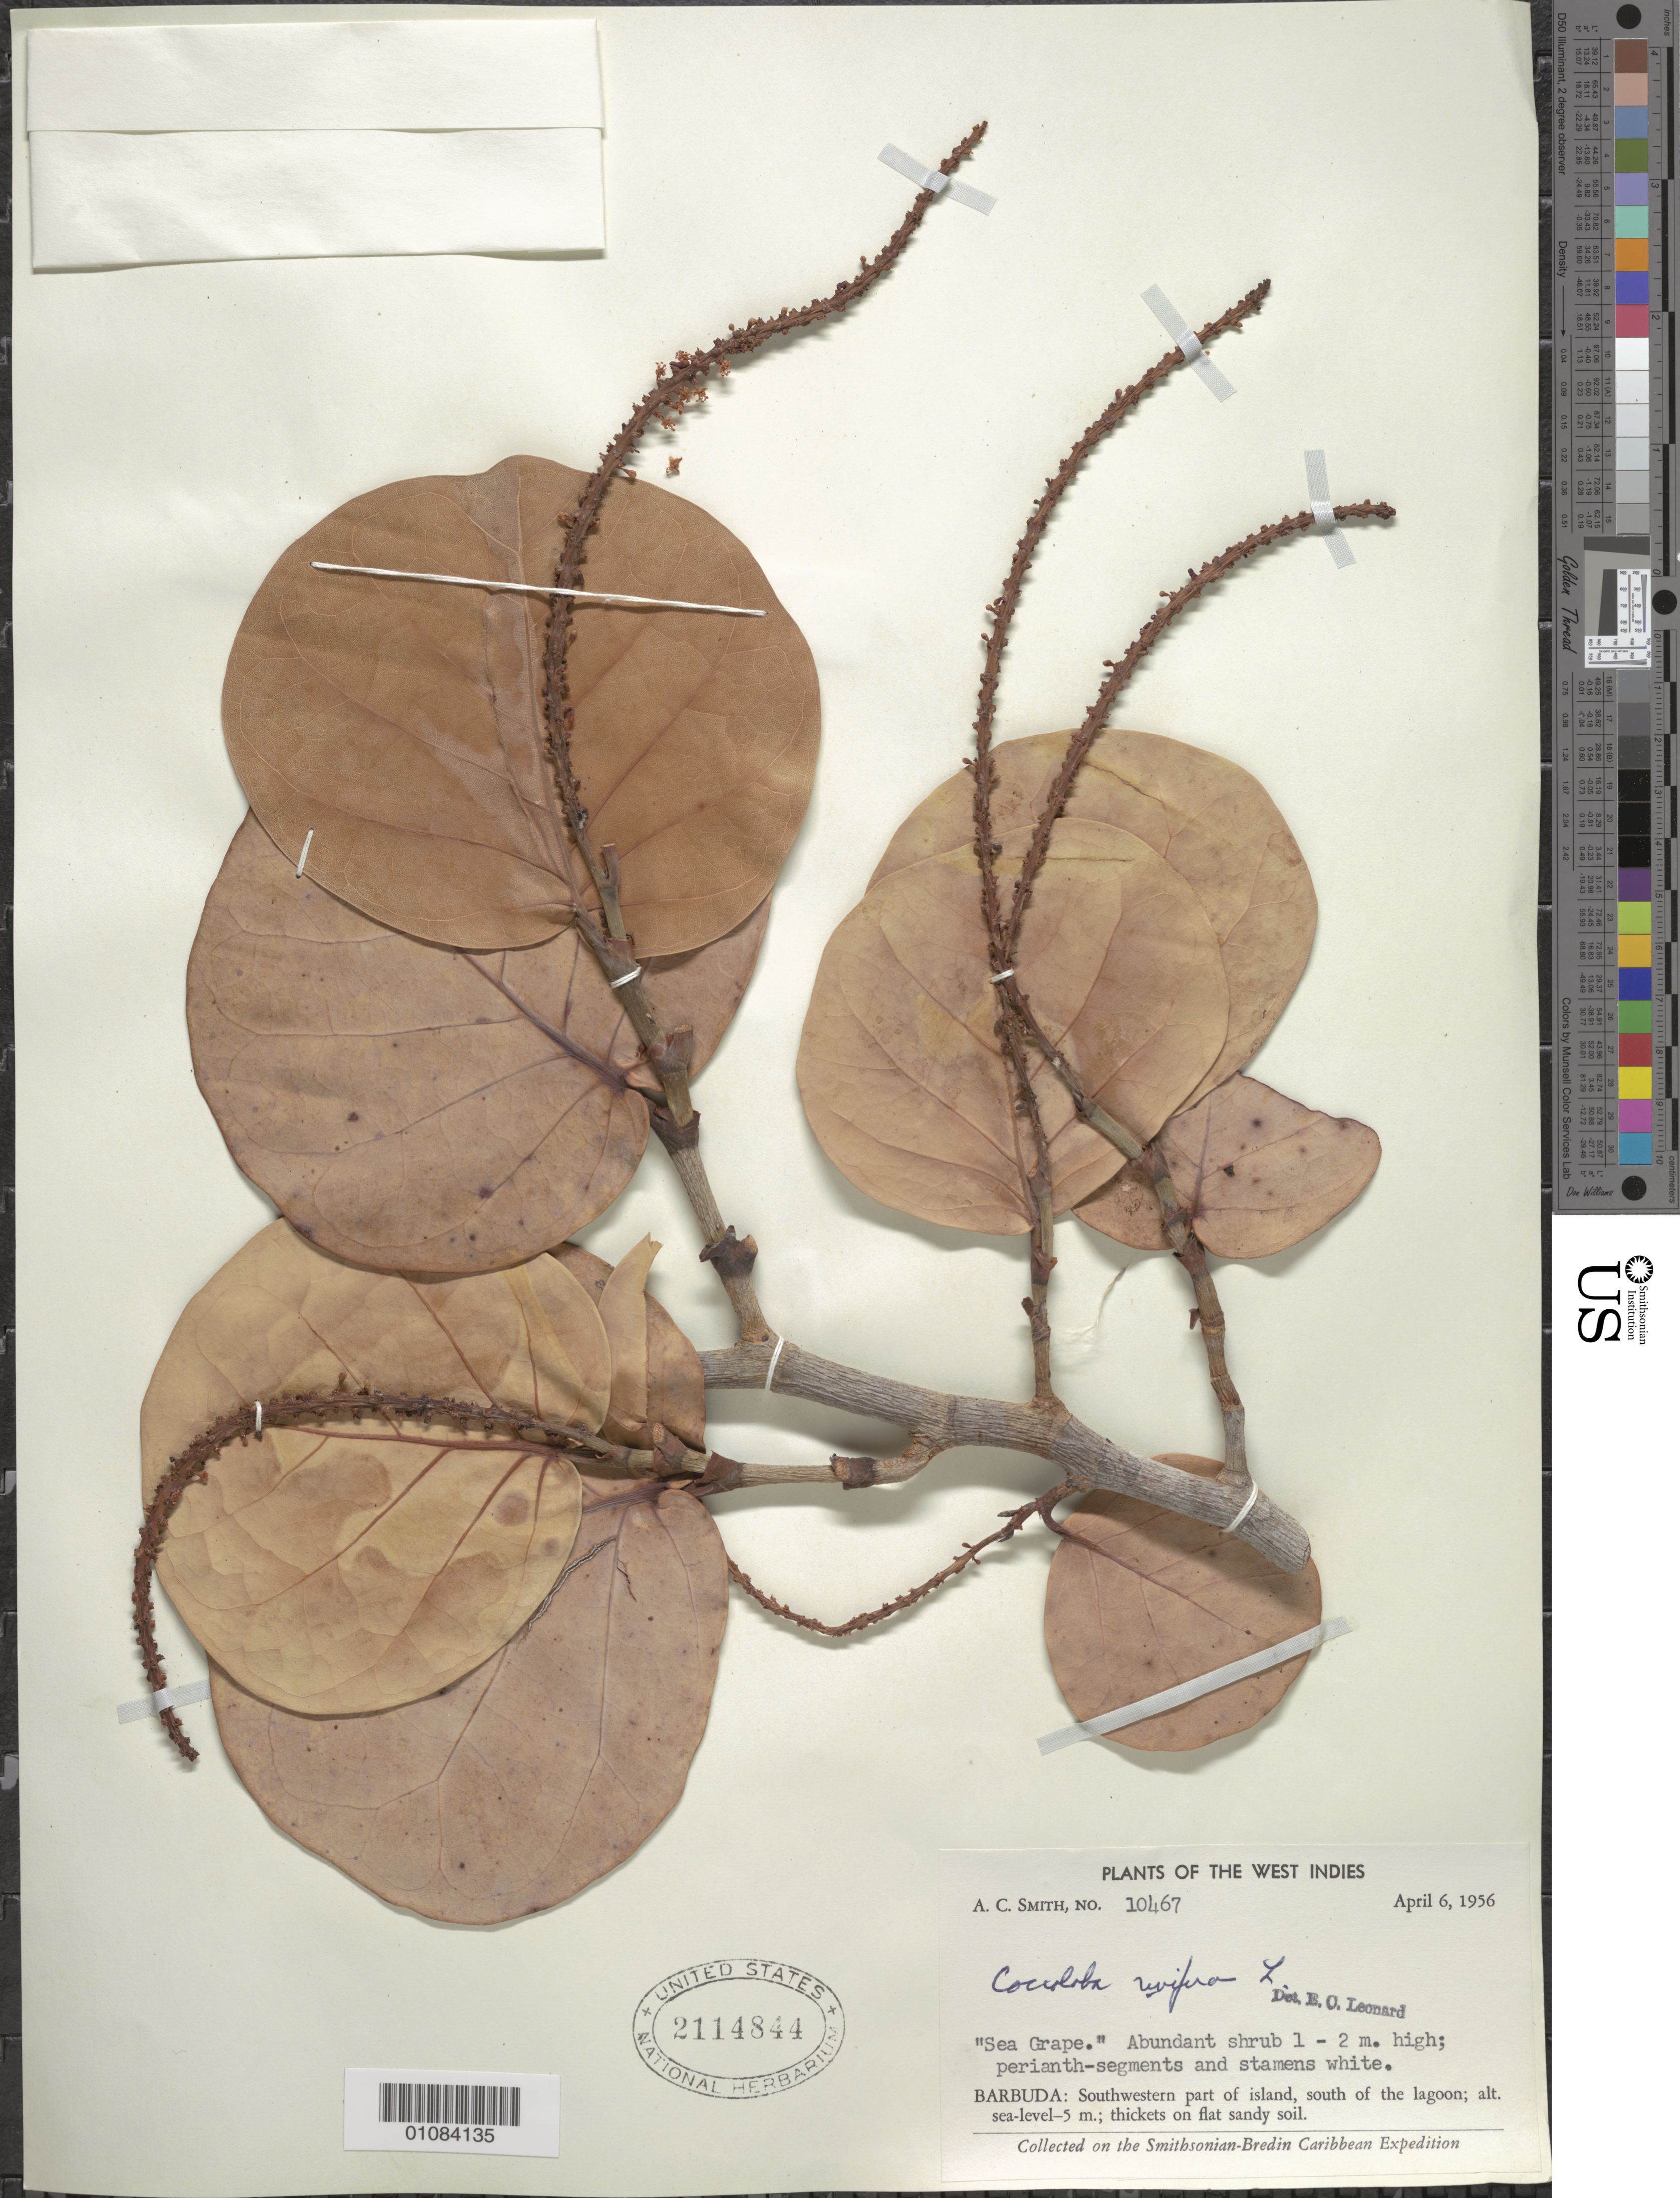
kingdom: Plantae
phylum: Tracheophyta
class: Magnoliopsida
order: Caryophyllales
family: Polygonaceae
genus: Coccoloba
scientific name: Coccoloba uvifera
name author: L.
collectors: A. C. Smith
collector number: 10467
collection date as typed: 06 Apr 1956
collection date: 1956-04-06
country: Antigua and Barbuda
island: Barbuda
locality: Southwestern part of island, south of the lagoon.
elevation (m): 0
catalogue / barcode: US 2114844